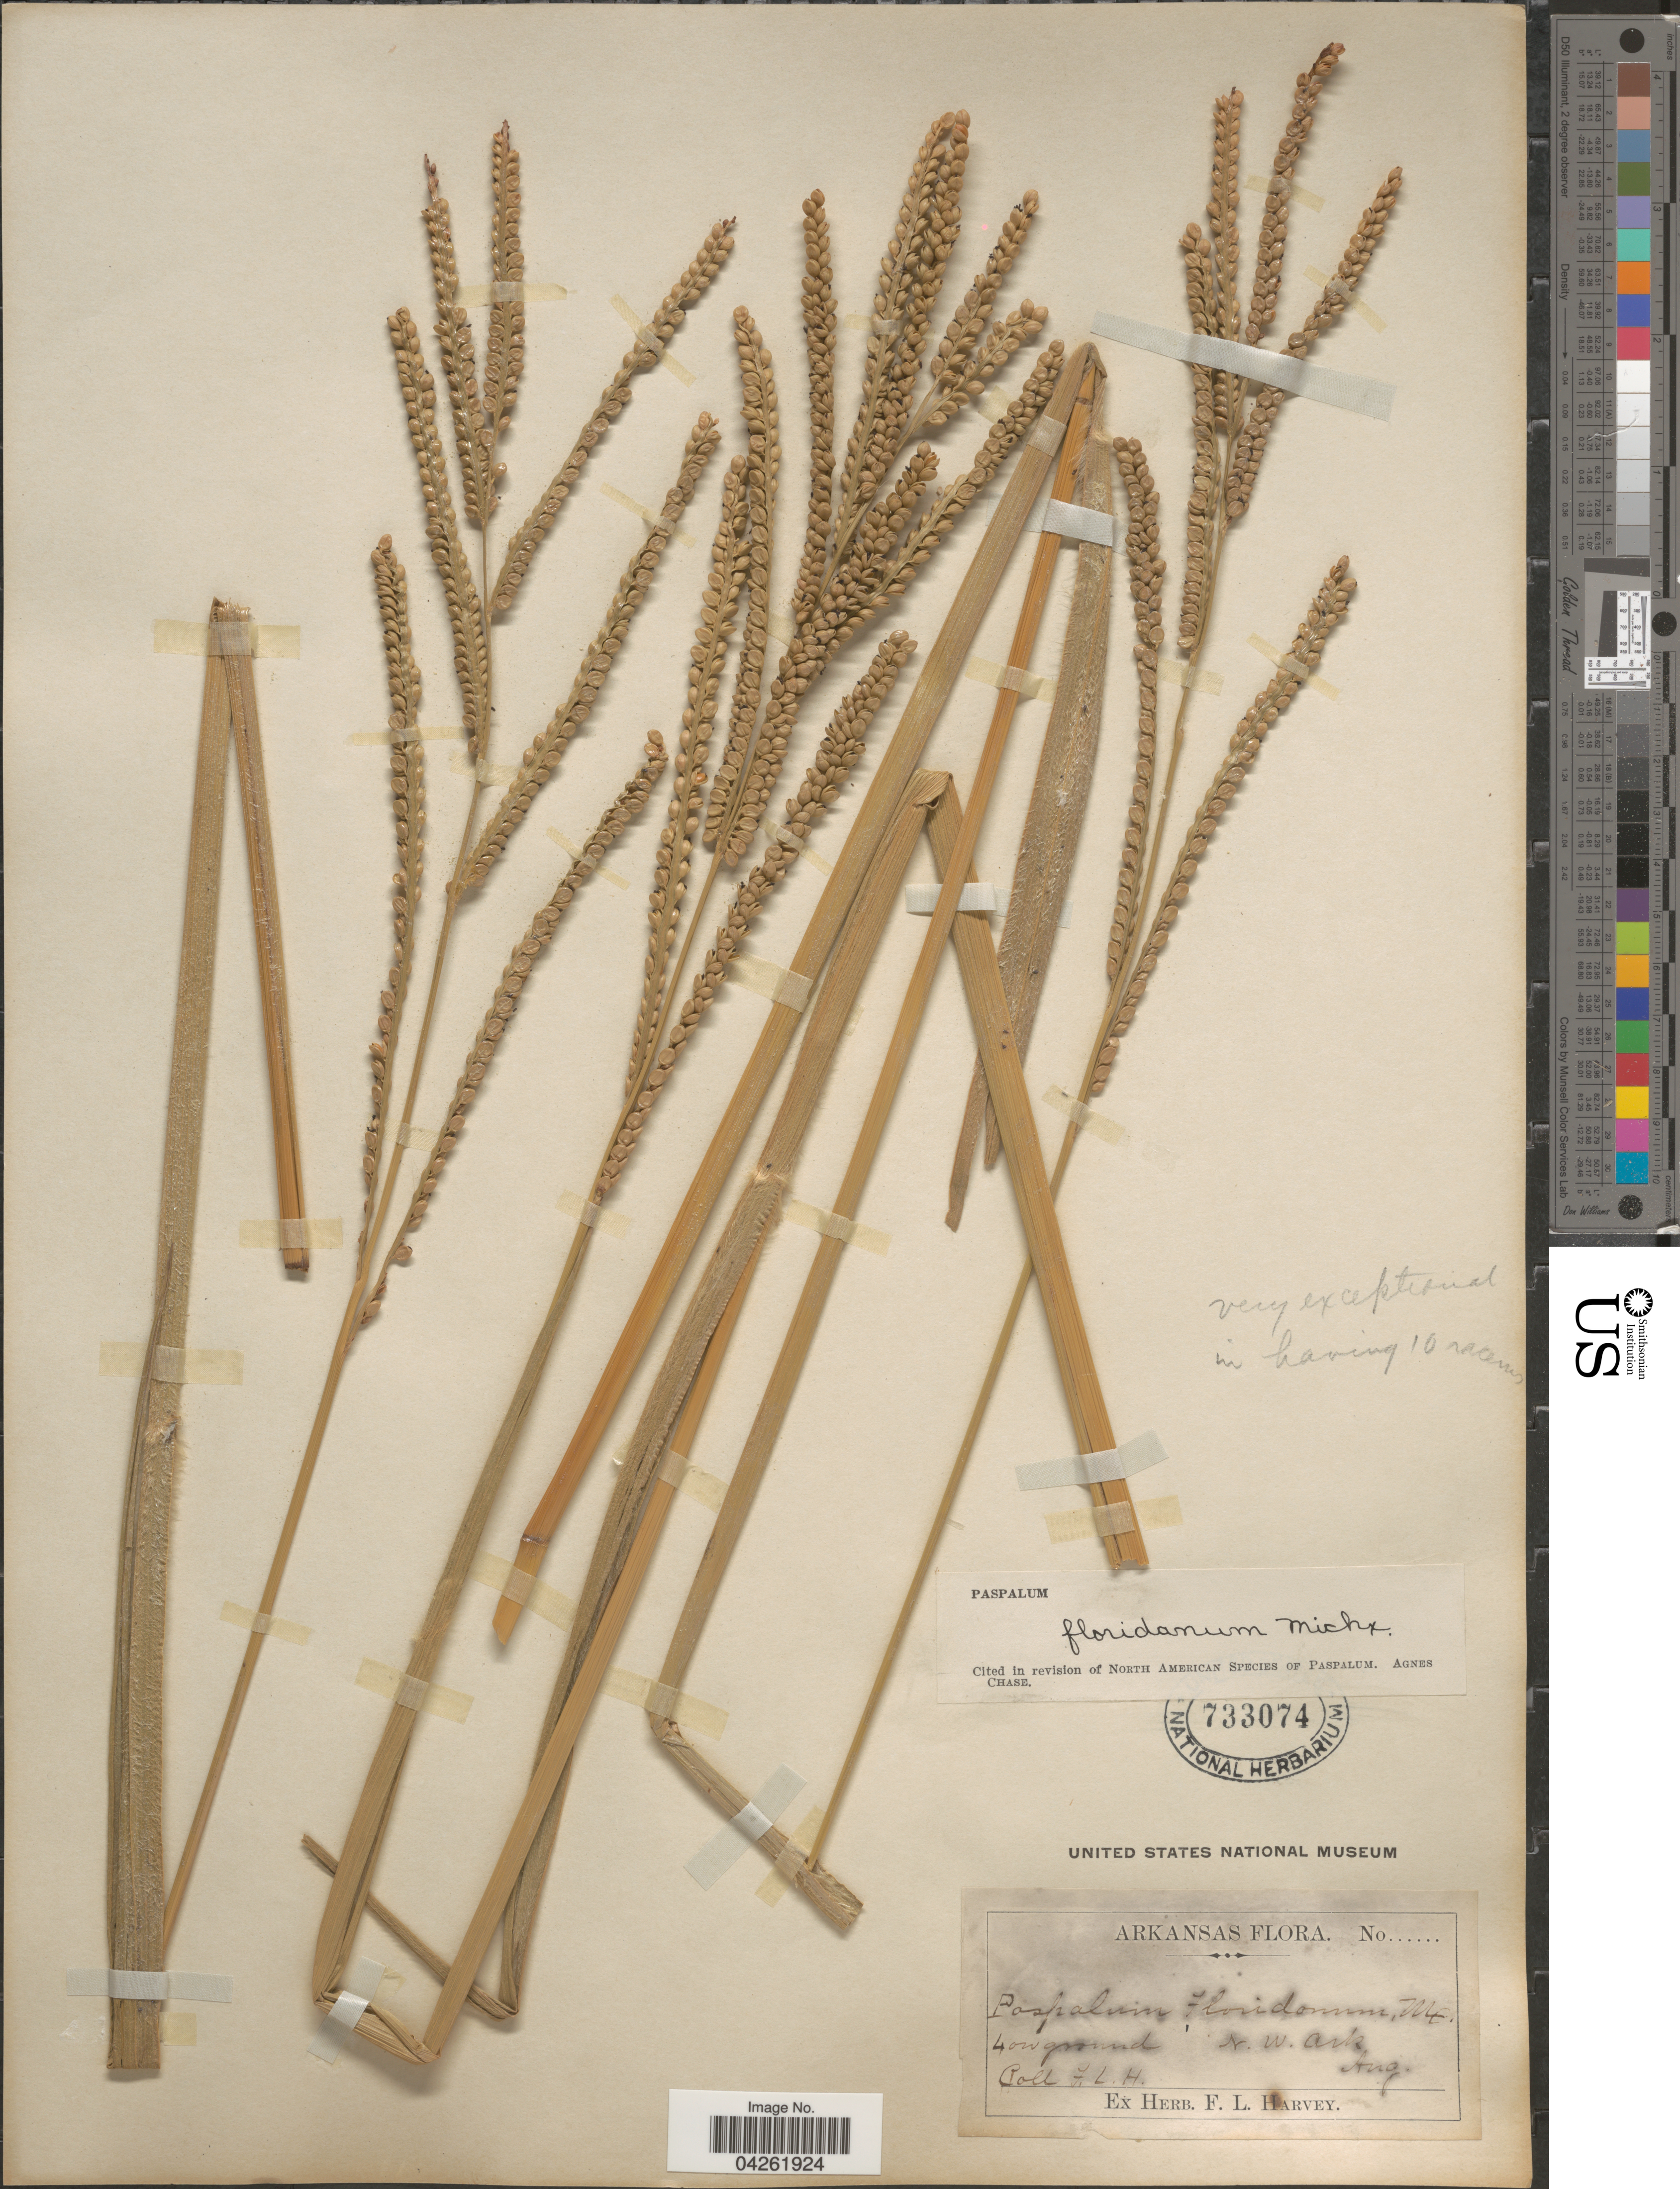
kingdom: Plantae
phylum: Tracheophyta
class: Liliopsida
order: Poales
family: Poaceae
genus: Paspalum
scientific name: Paspalum floridanum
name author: Michx.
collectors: F. L. Harvey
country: United States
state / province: Arkansas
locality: N.W. Ark.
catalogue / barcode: US 733074